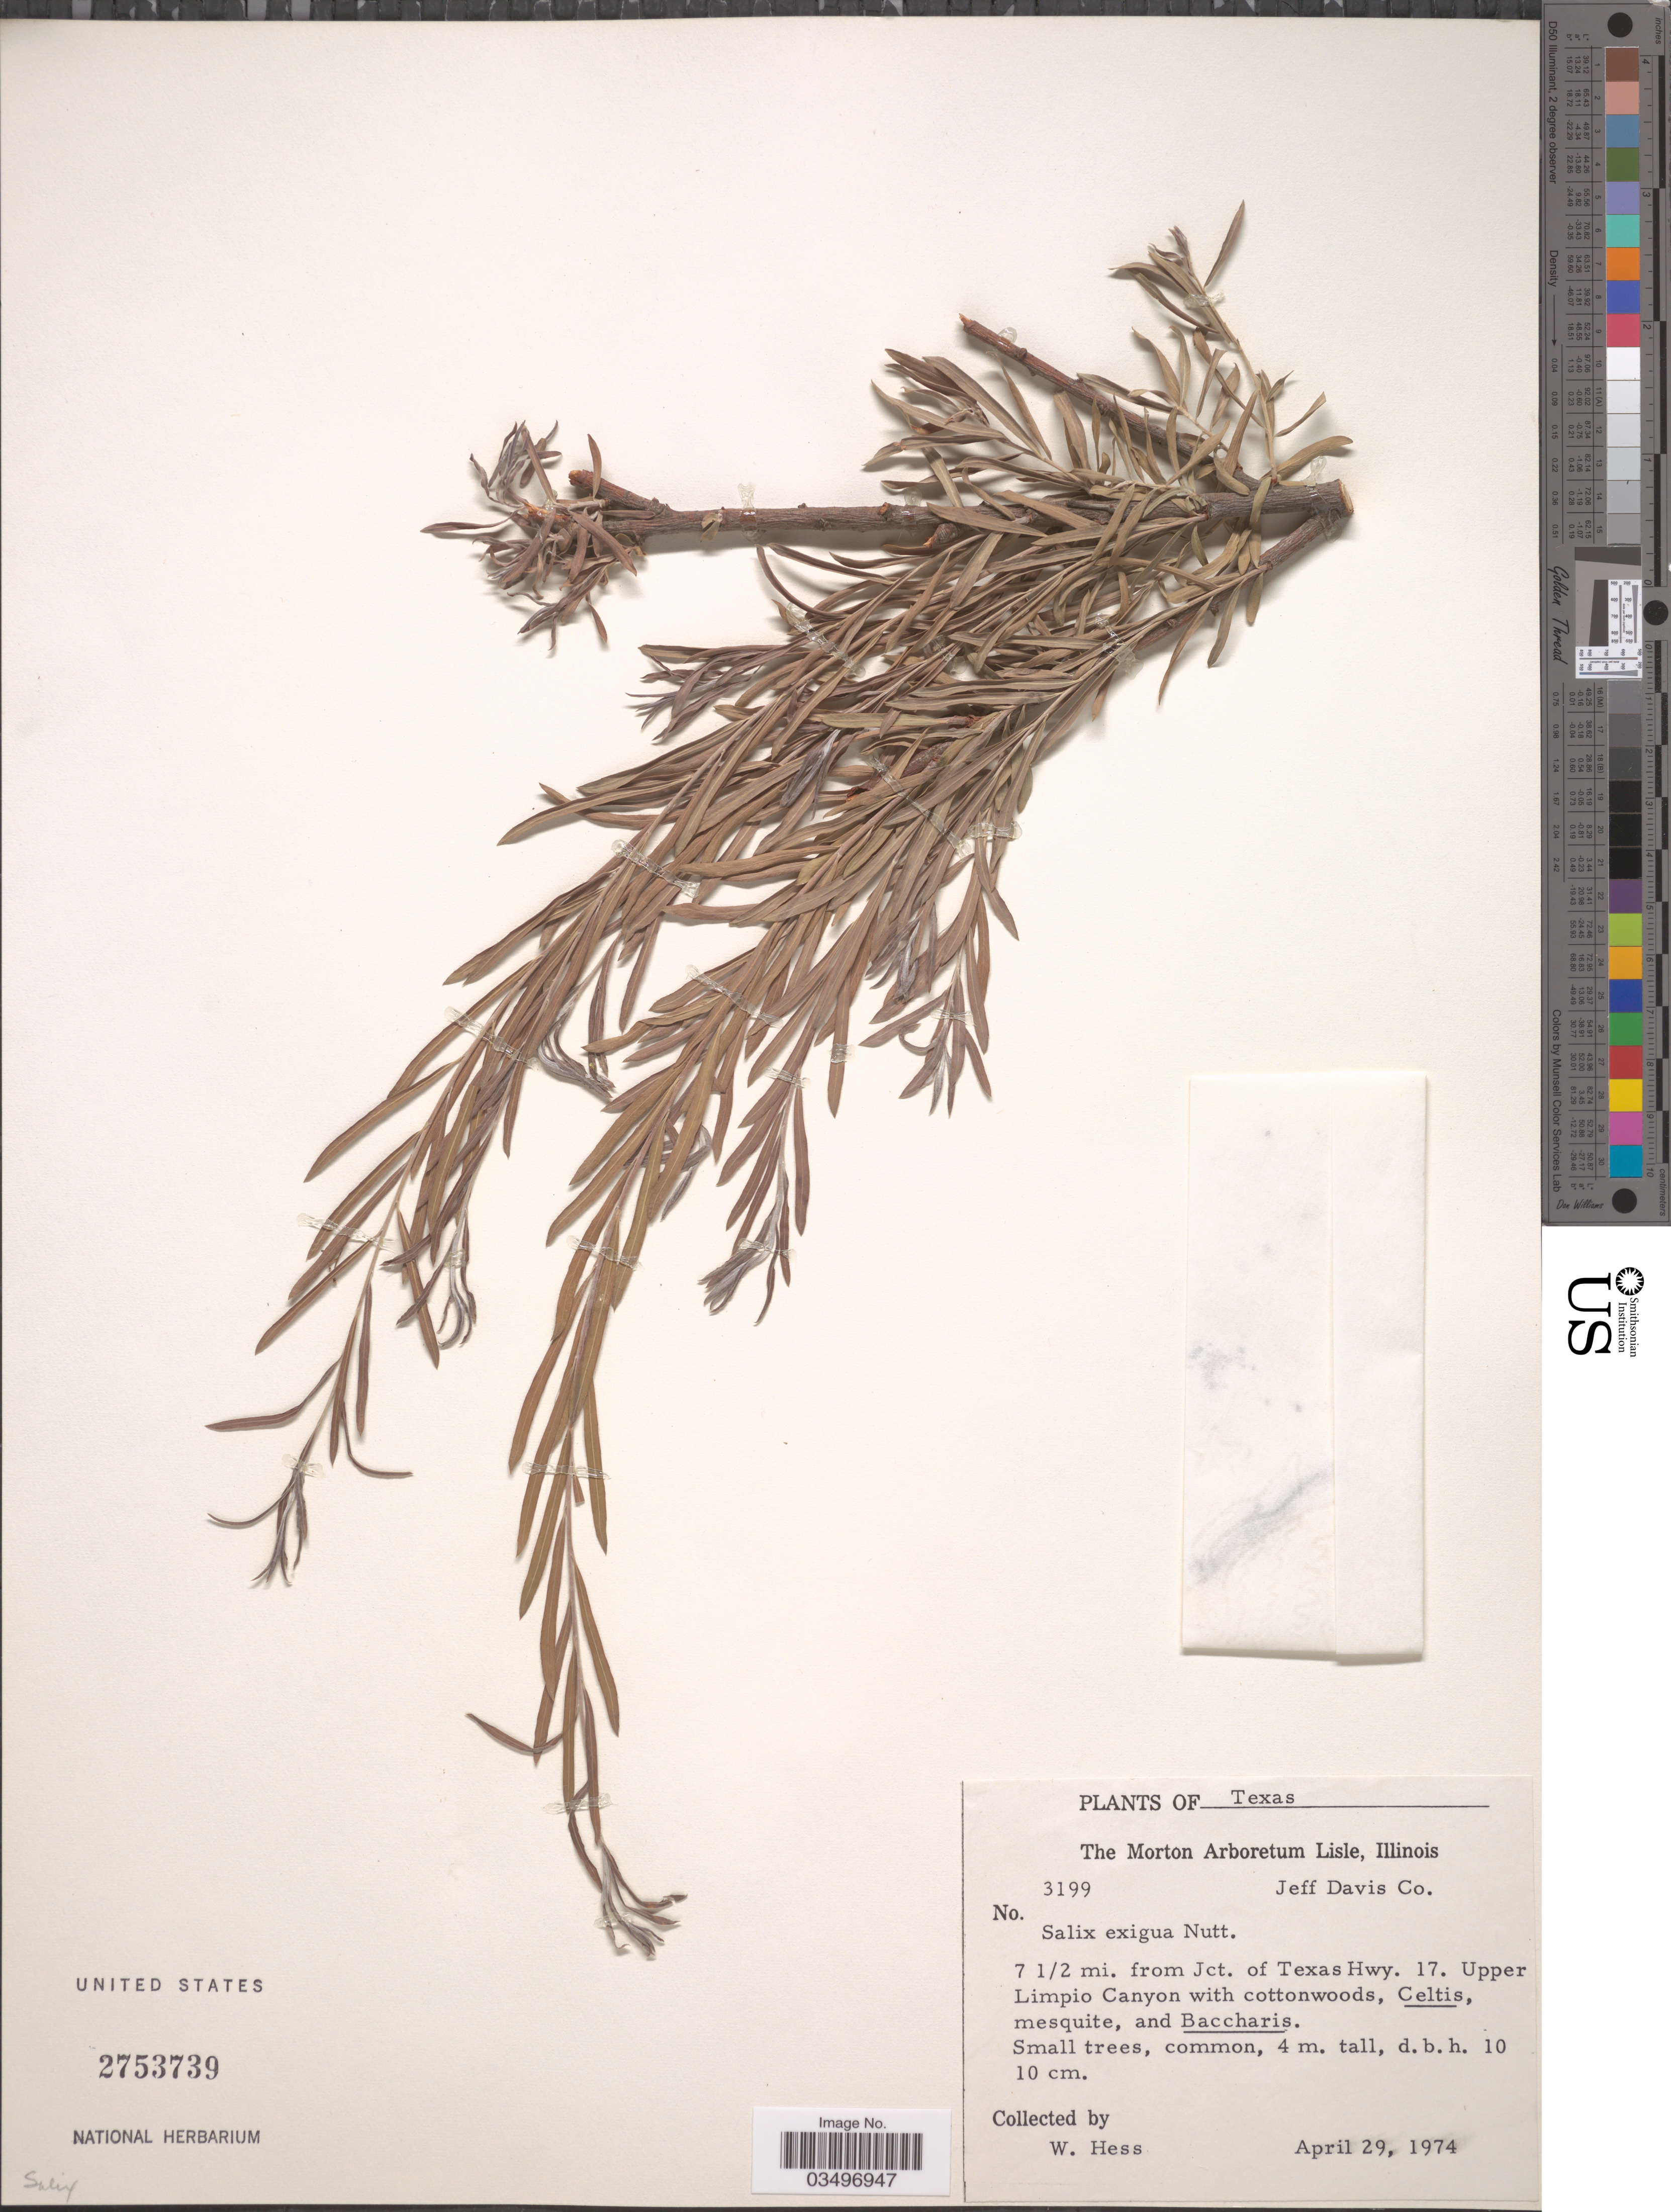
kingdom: Plantae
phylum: Tracheophyta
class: Magnoliopsida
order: Malpighiales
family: Salicaceae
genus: Salix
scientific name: Salix exigua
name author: Nutt.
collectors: W. Hess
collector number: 3199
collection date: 1974-04-29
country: United States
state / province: Texas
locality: Jeff Davis Co. 7 1/2 mi. from Jct. of Texas Hwy. 17. Upper Limpio Canyon.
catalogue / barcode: US 2753739